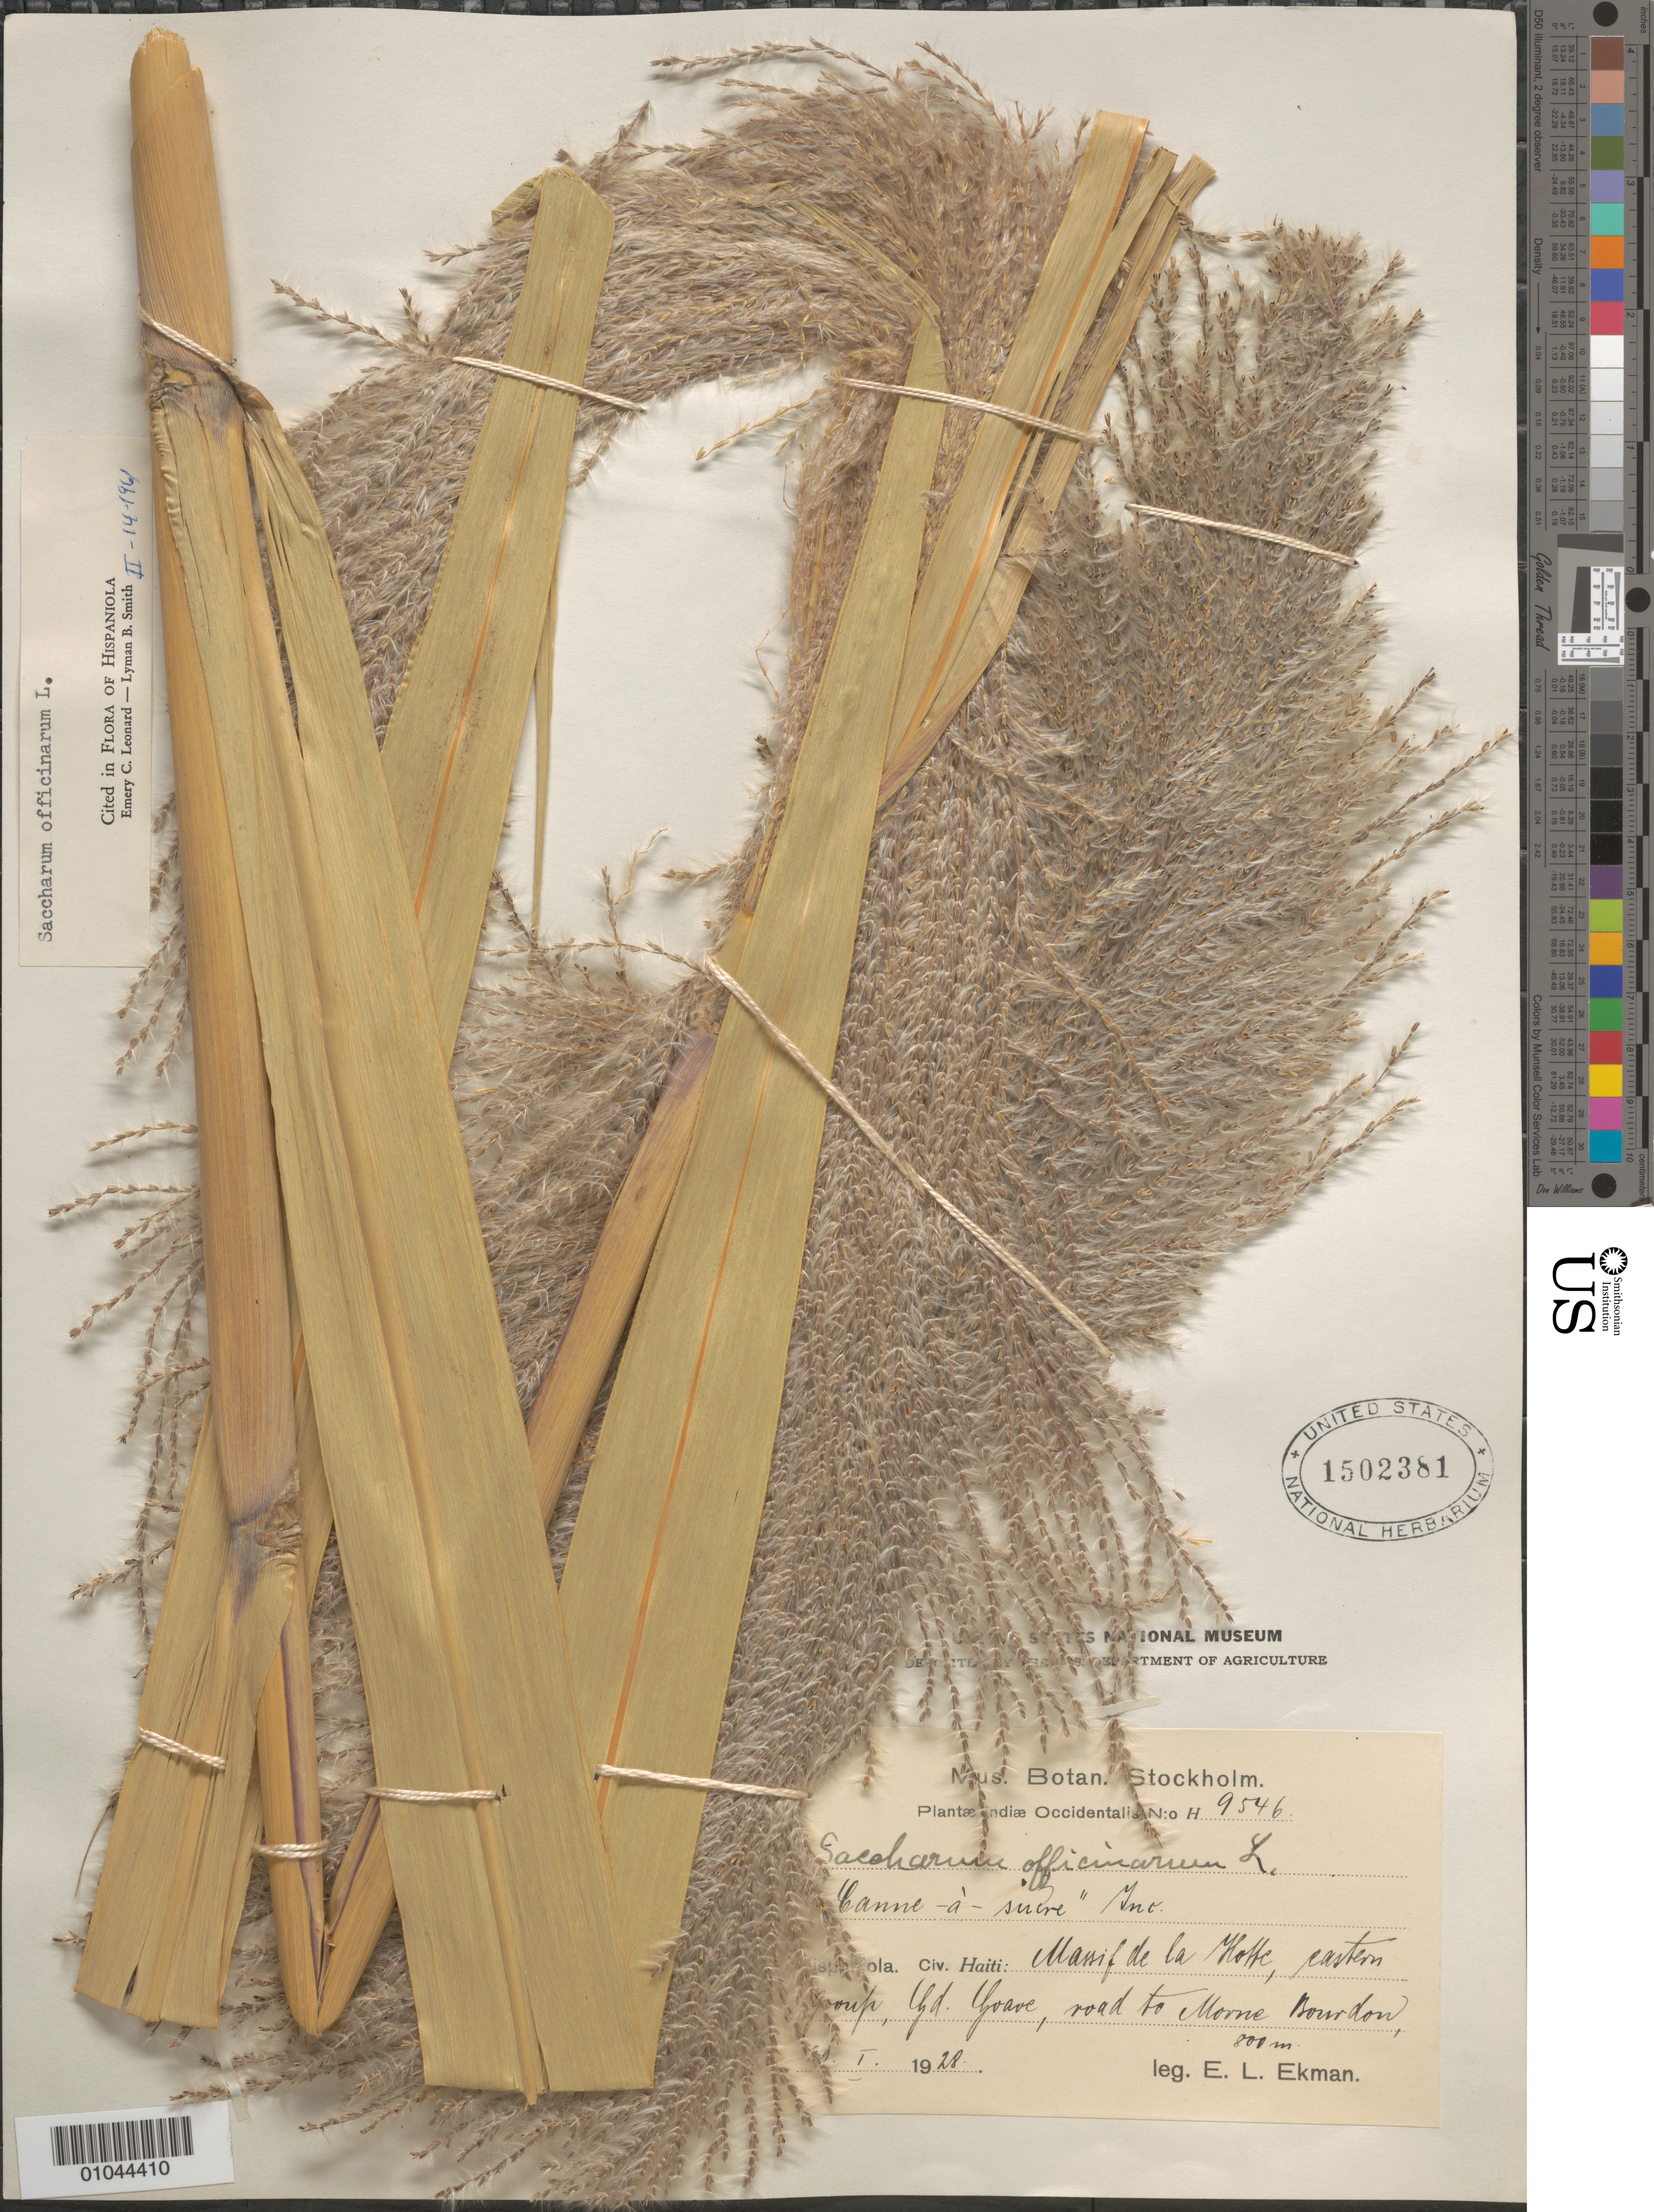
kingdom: Plantae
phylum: Tracheophyta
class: Liliopsida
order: Poales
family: Poaceae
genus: Saccharum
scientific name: Saccharum officinarum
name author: L.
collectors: E. L. Ekman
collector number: H 9546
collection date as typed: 29 Jan 1928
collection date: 1928-01-29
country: Haiti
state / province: Grand'Anse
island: Hispaniola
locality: Massif de la Hotte, eastern group, road to Bourdon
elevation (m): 800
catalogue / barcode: US 1502381